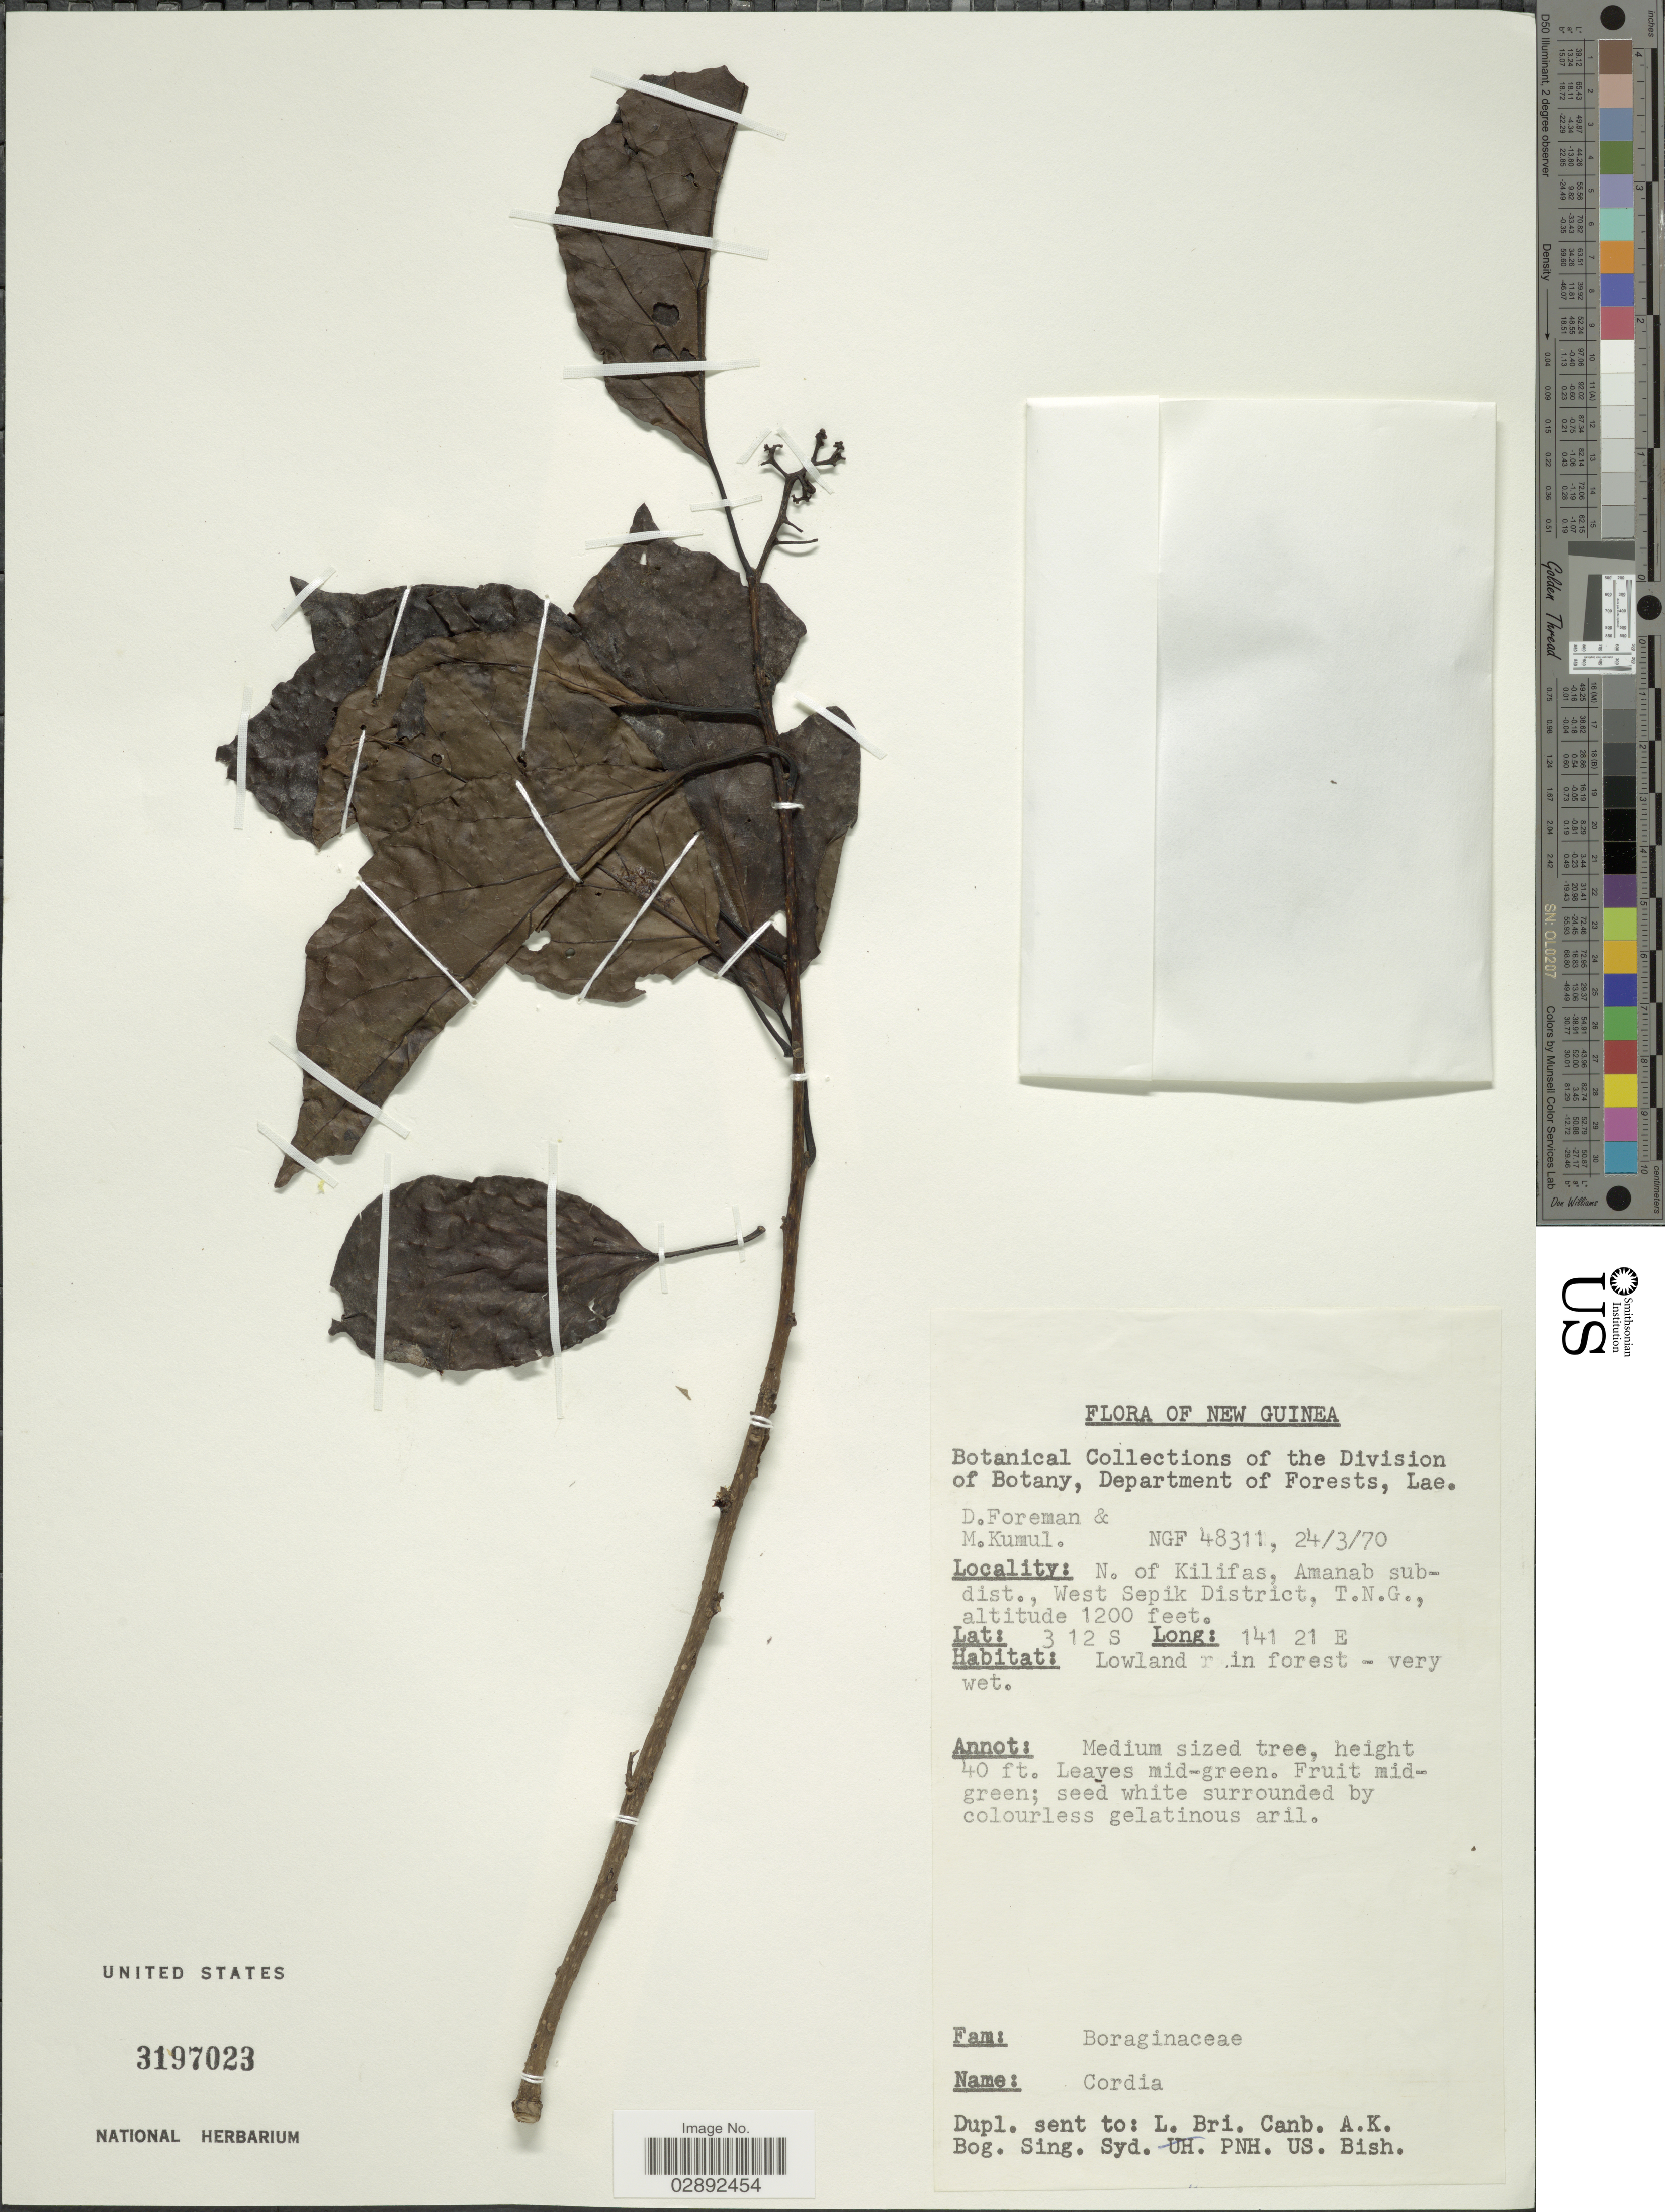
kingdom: Plantae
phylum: Tracheophyta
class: Magnoliopsida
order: Boraginales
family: Cordiaceae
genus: Cordia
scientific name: Cordia sp.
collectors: D. Foreman & M. Kumul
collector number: NGF48311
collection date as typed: Transcribed d/m/y: 24/3/70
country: Papua New Guinea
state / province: Sandaun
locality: New Guinea. N. of Kilifas, Amanab subdist., West Sepik District, T.N.G.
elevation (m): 366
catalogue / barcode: US 3197023